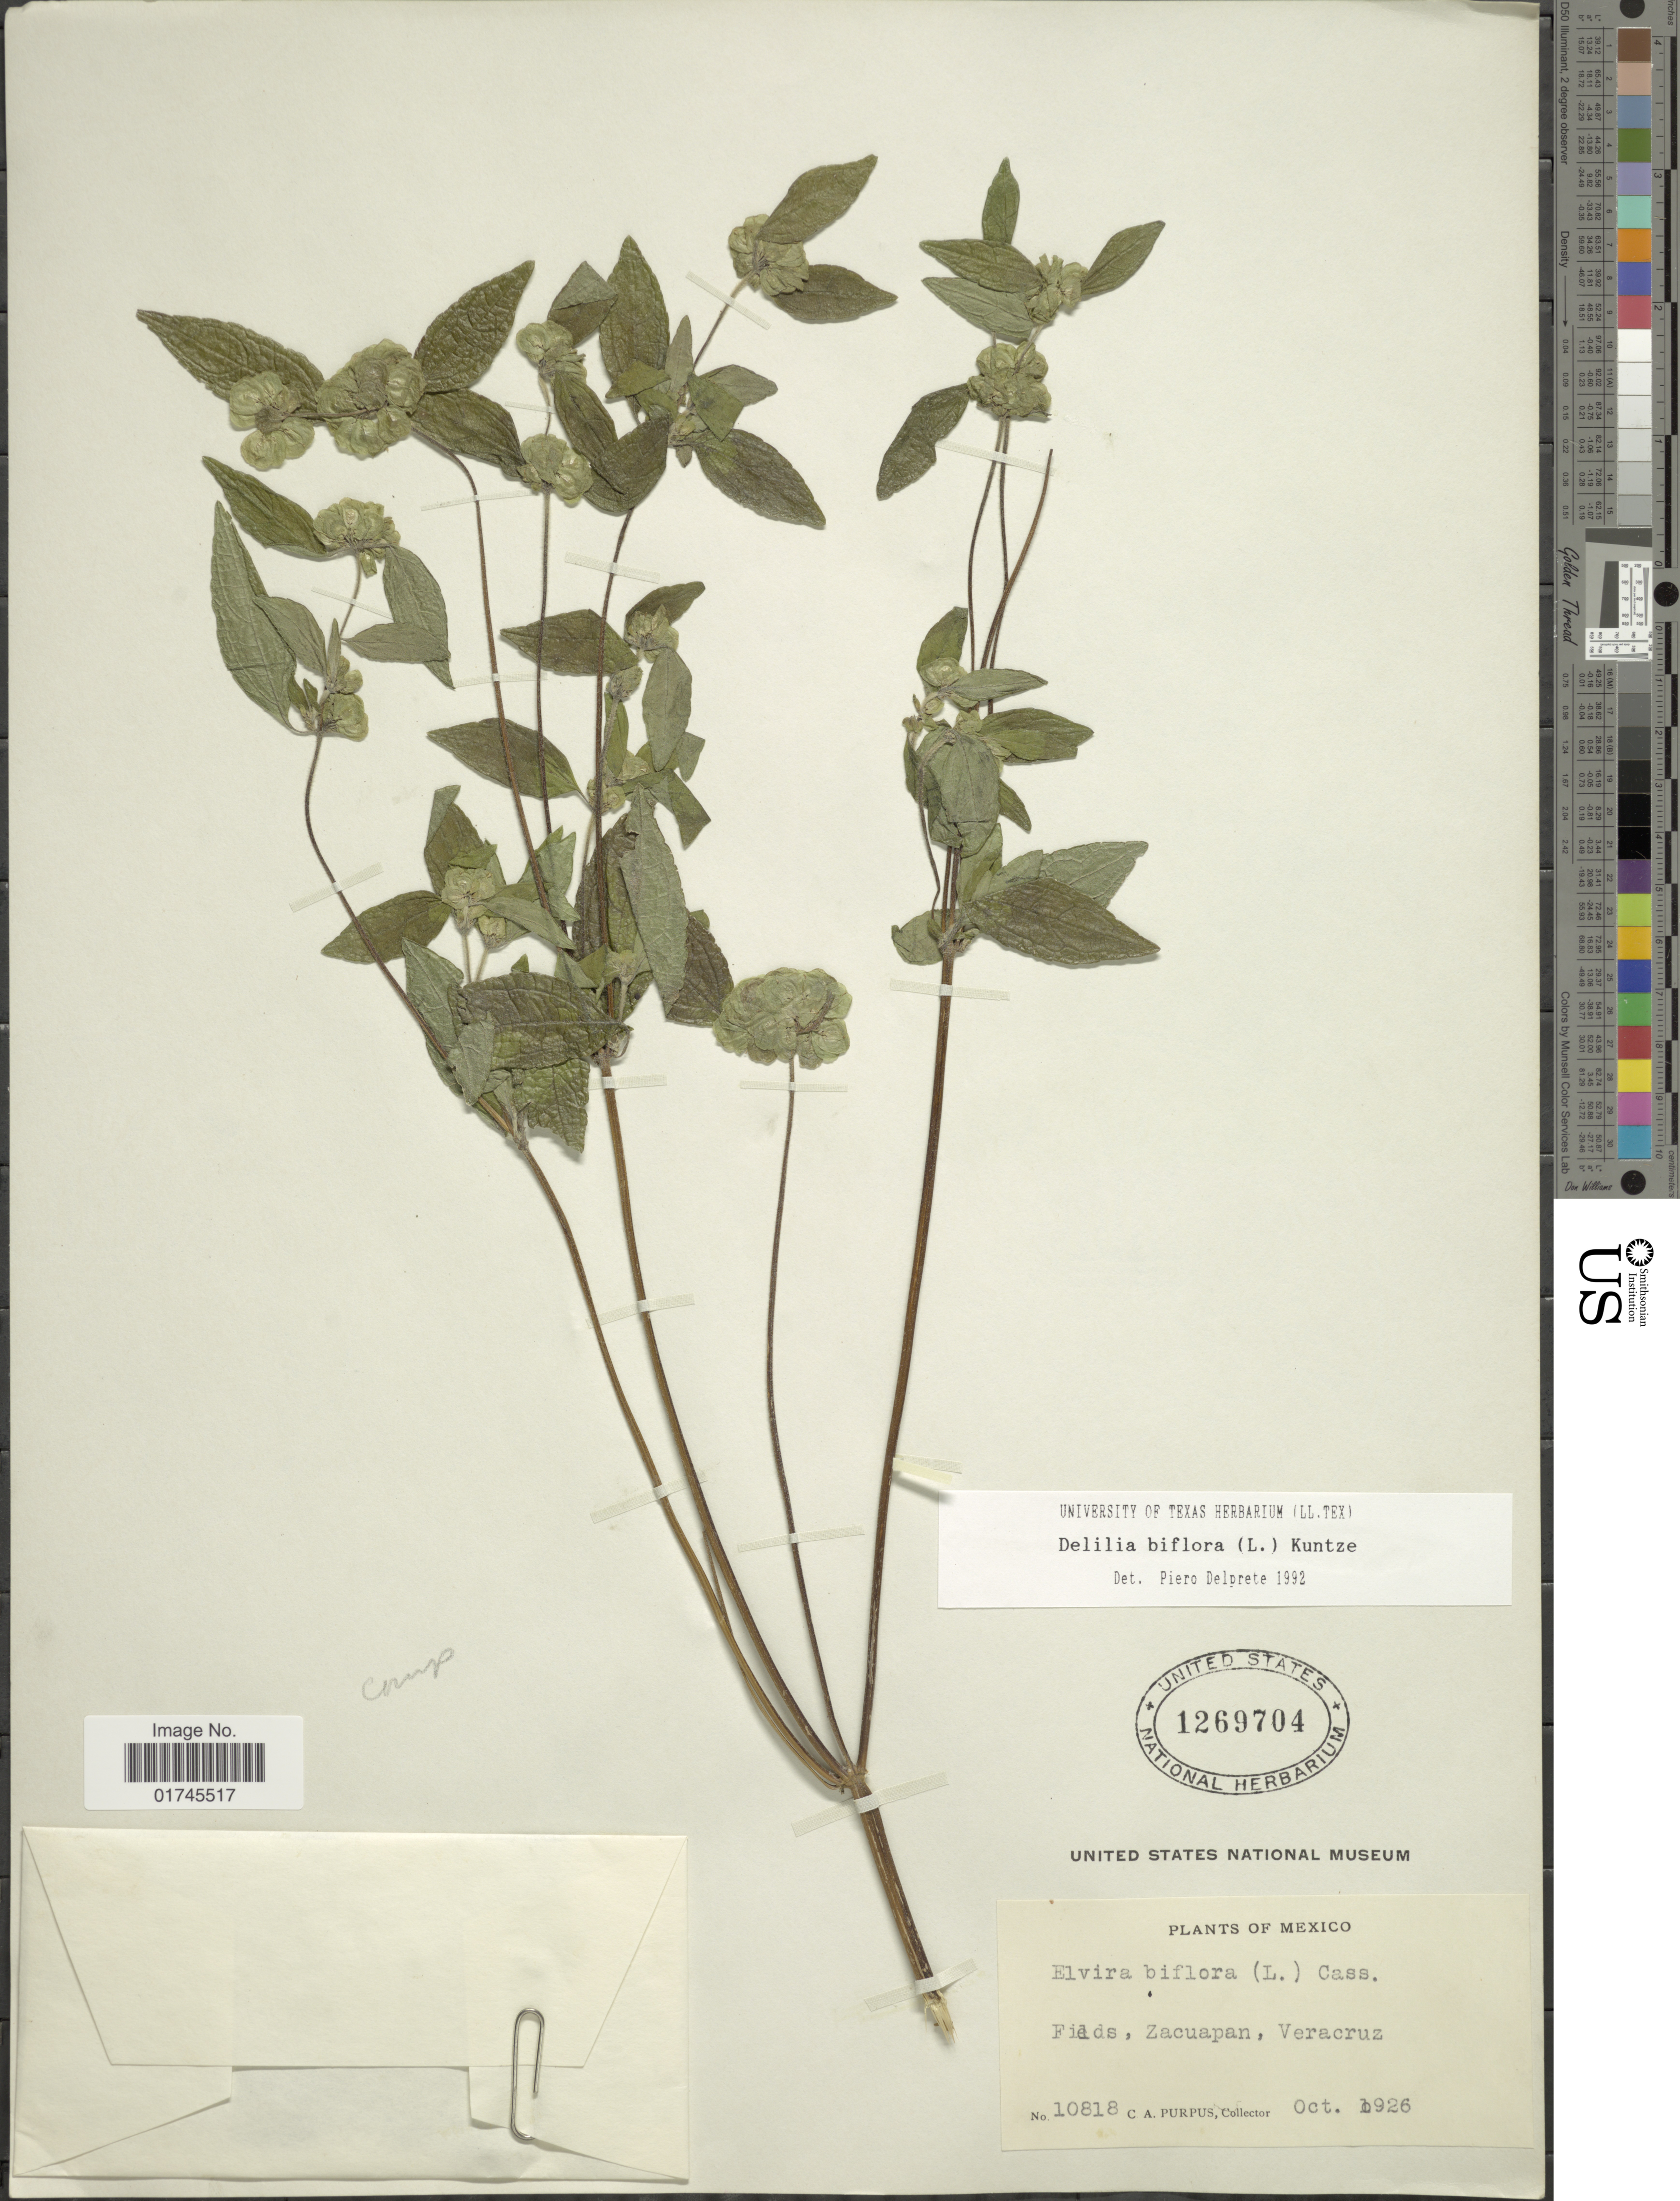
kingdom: Plantae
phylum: Tracheophyta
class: Magnoliopsida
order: Asterales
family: Asteraceae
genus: Delilia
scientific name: Delilia biflora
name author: (L.) Kuntze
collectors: C. A. Purpus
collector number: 10818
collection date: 1926-10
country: Mexico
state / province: Veracruz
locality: Fields, Zacuapan, Veracruz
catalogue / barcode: US 1269704